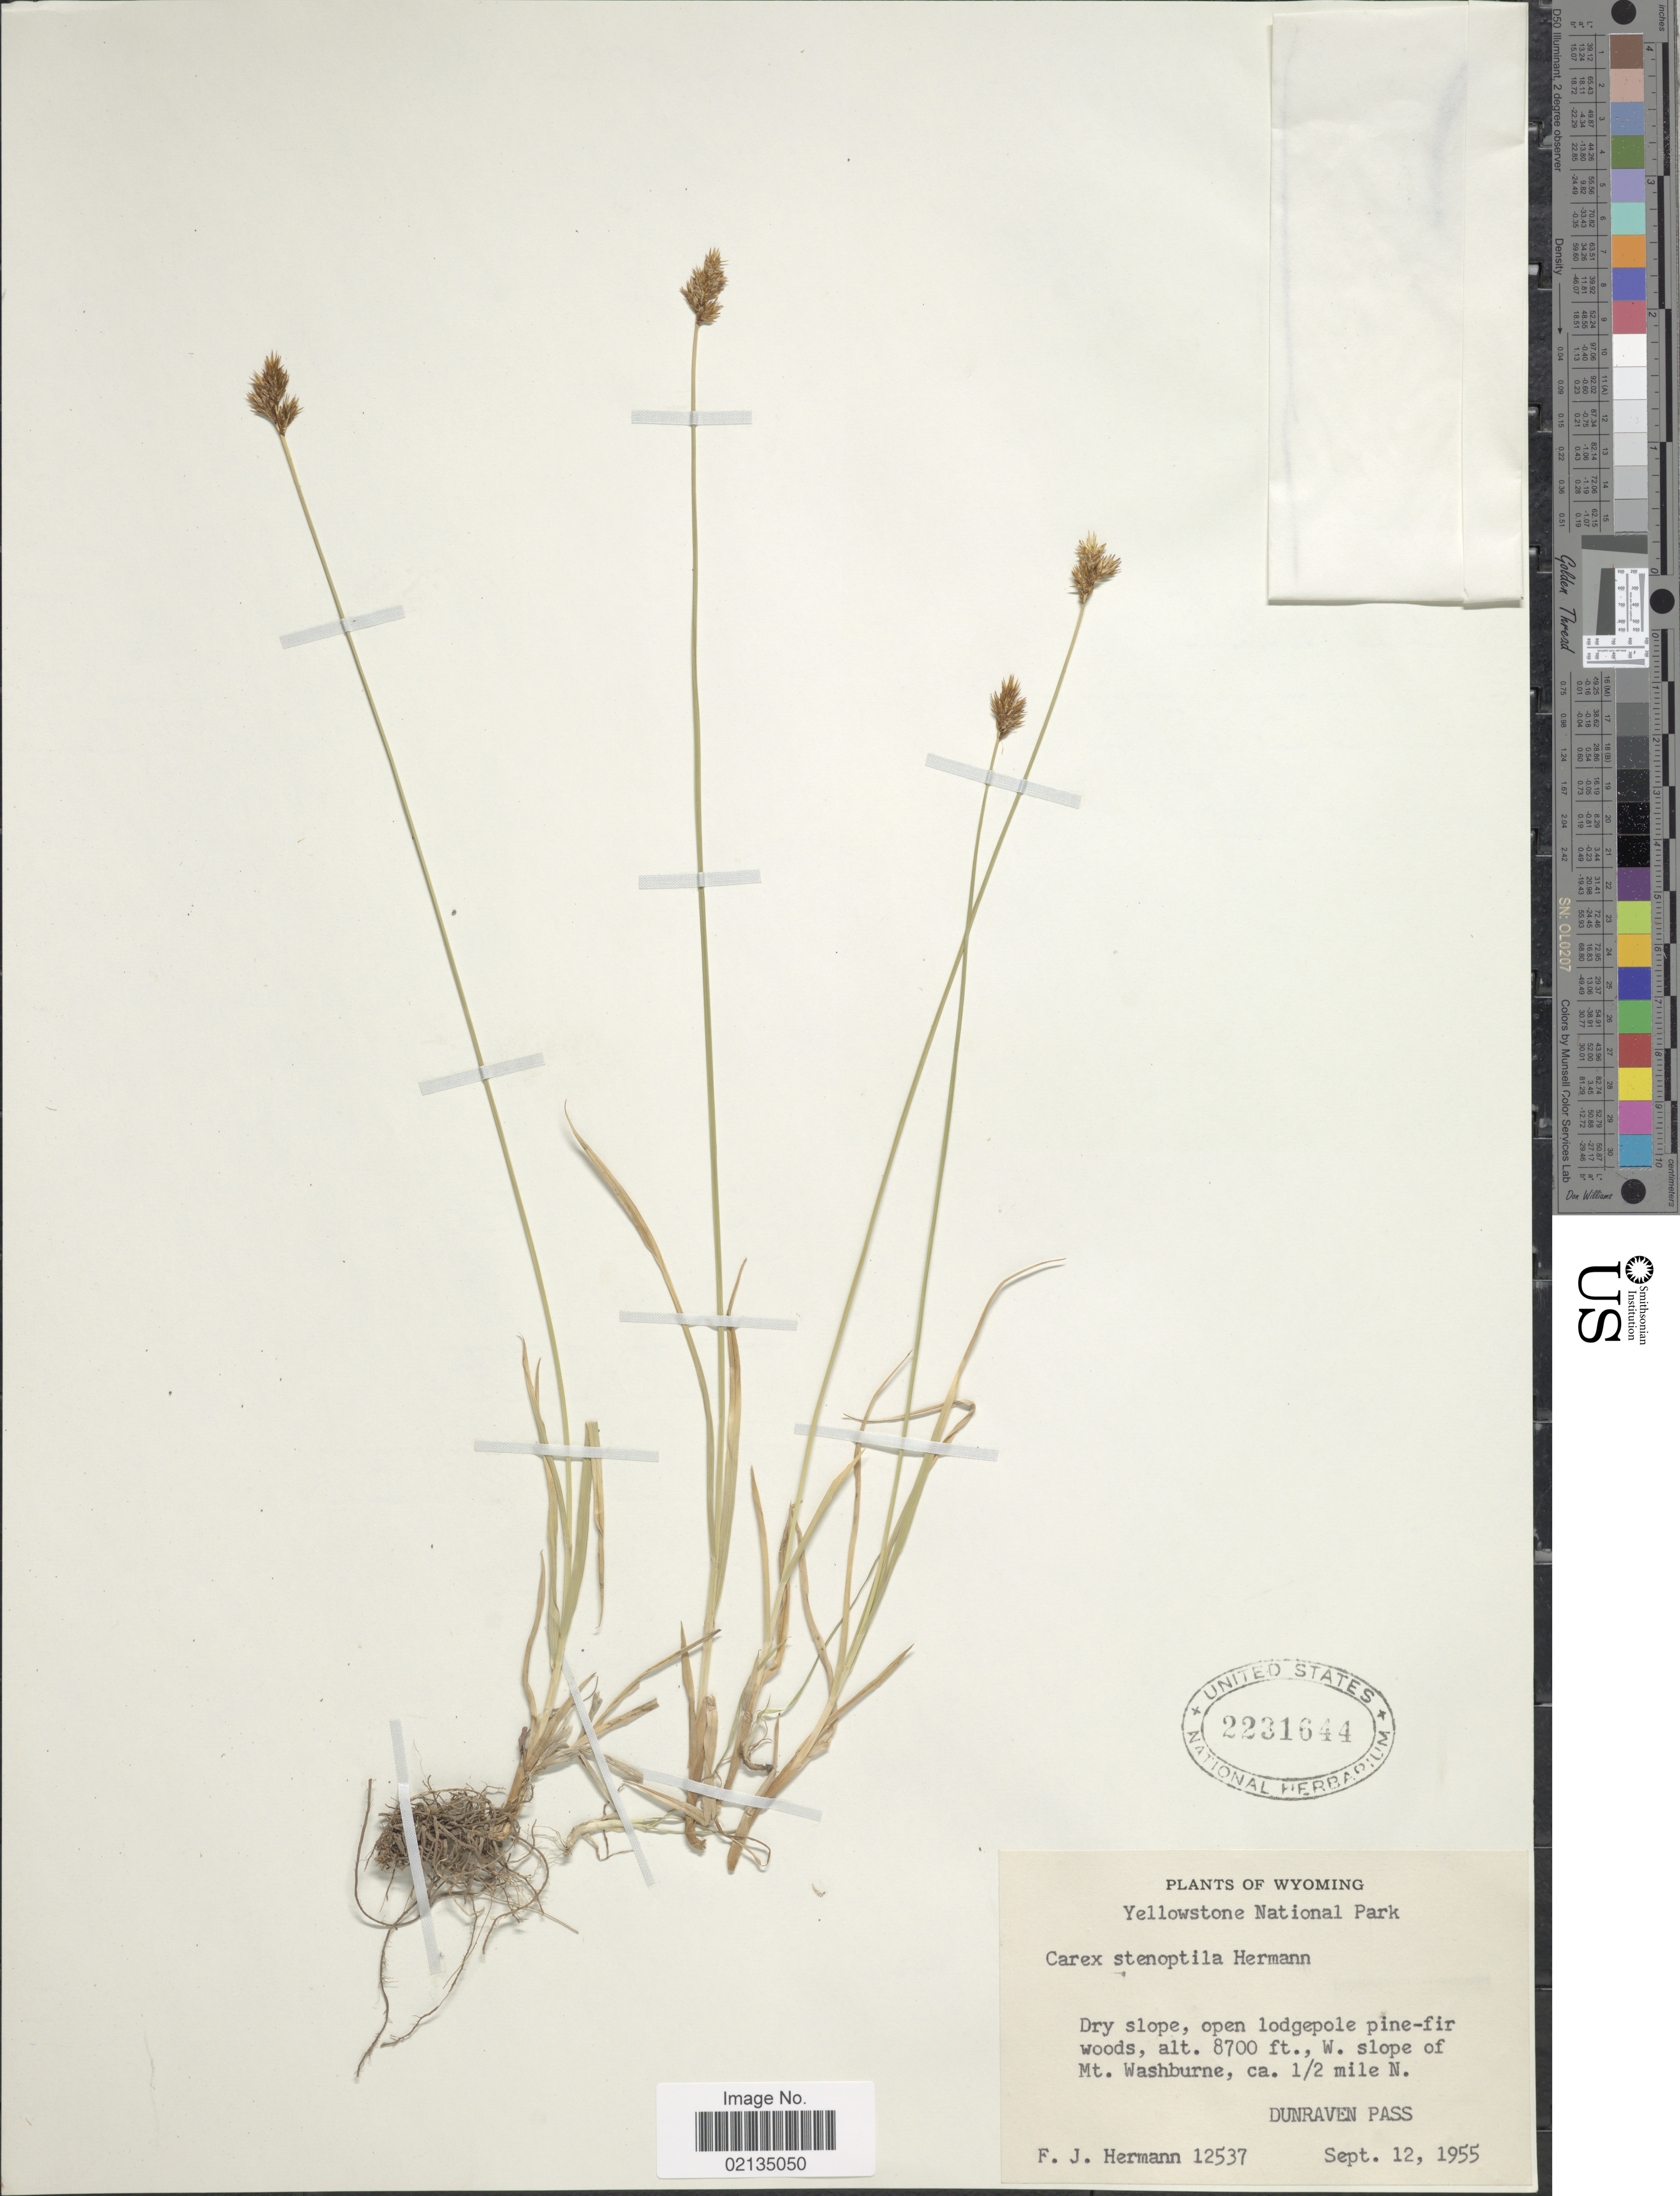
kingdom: Plantae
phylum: Tracheophyta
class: Liliopsida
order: Poales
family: Cyperaceae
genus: Carex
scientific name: Carex stenoptila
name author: F.J. Herm.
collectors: F. J. Hermann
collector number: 12537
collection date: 1955-09-12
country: United States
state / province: Wyoming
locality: Wyoming, Dry slope, open lodgepile pine-fir woods, W.slope of Mt. Washburne.ca. ½ mile N. Dunraven Pass.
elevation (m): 2652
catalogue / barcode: US 2231644